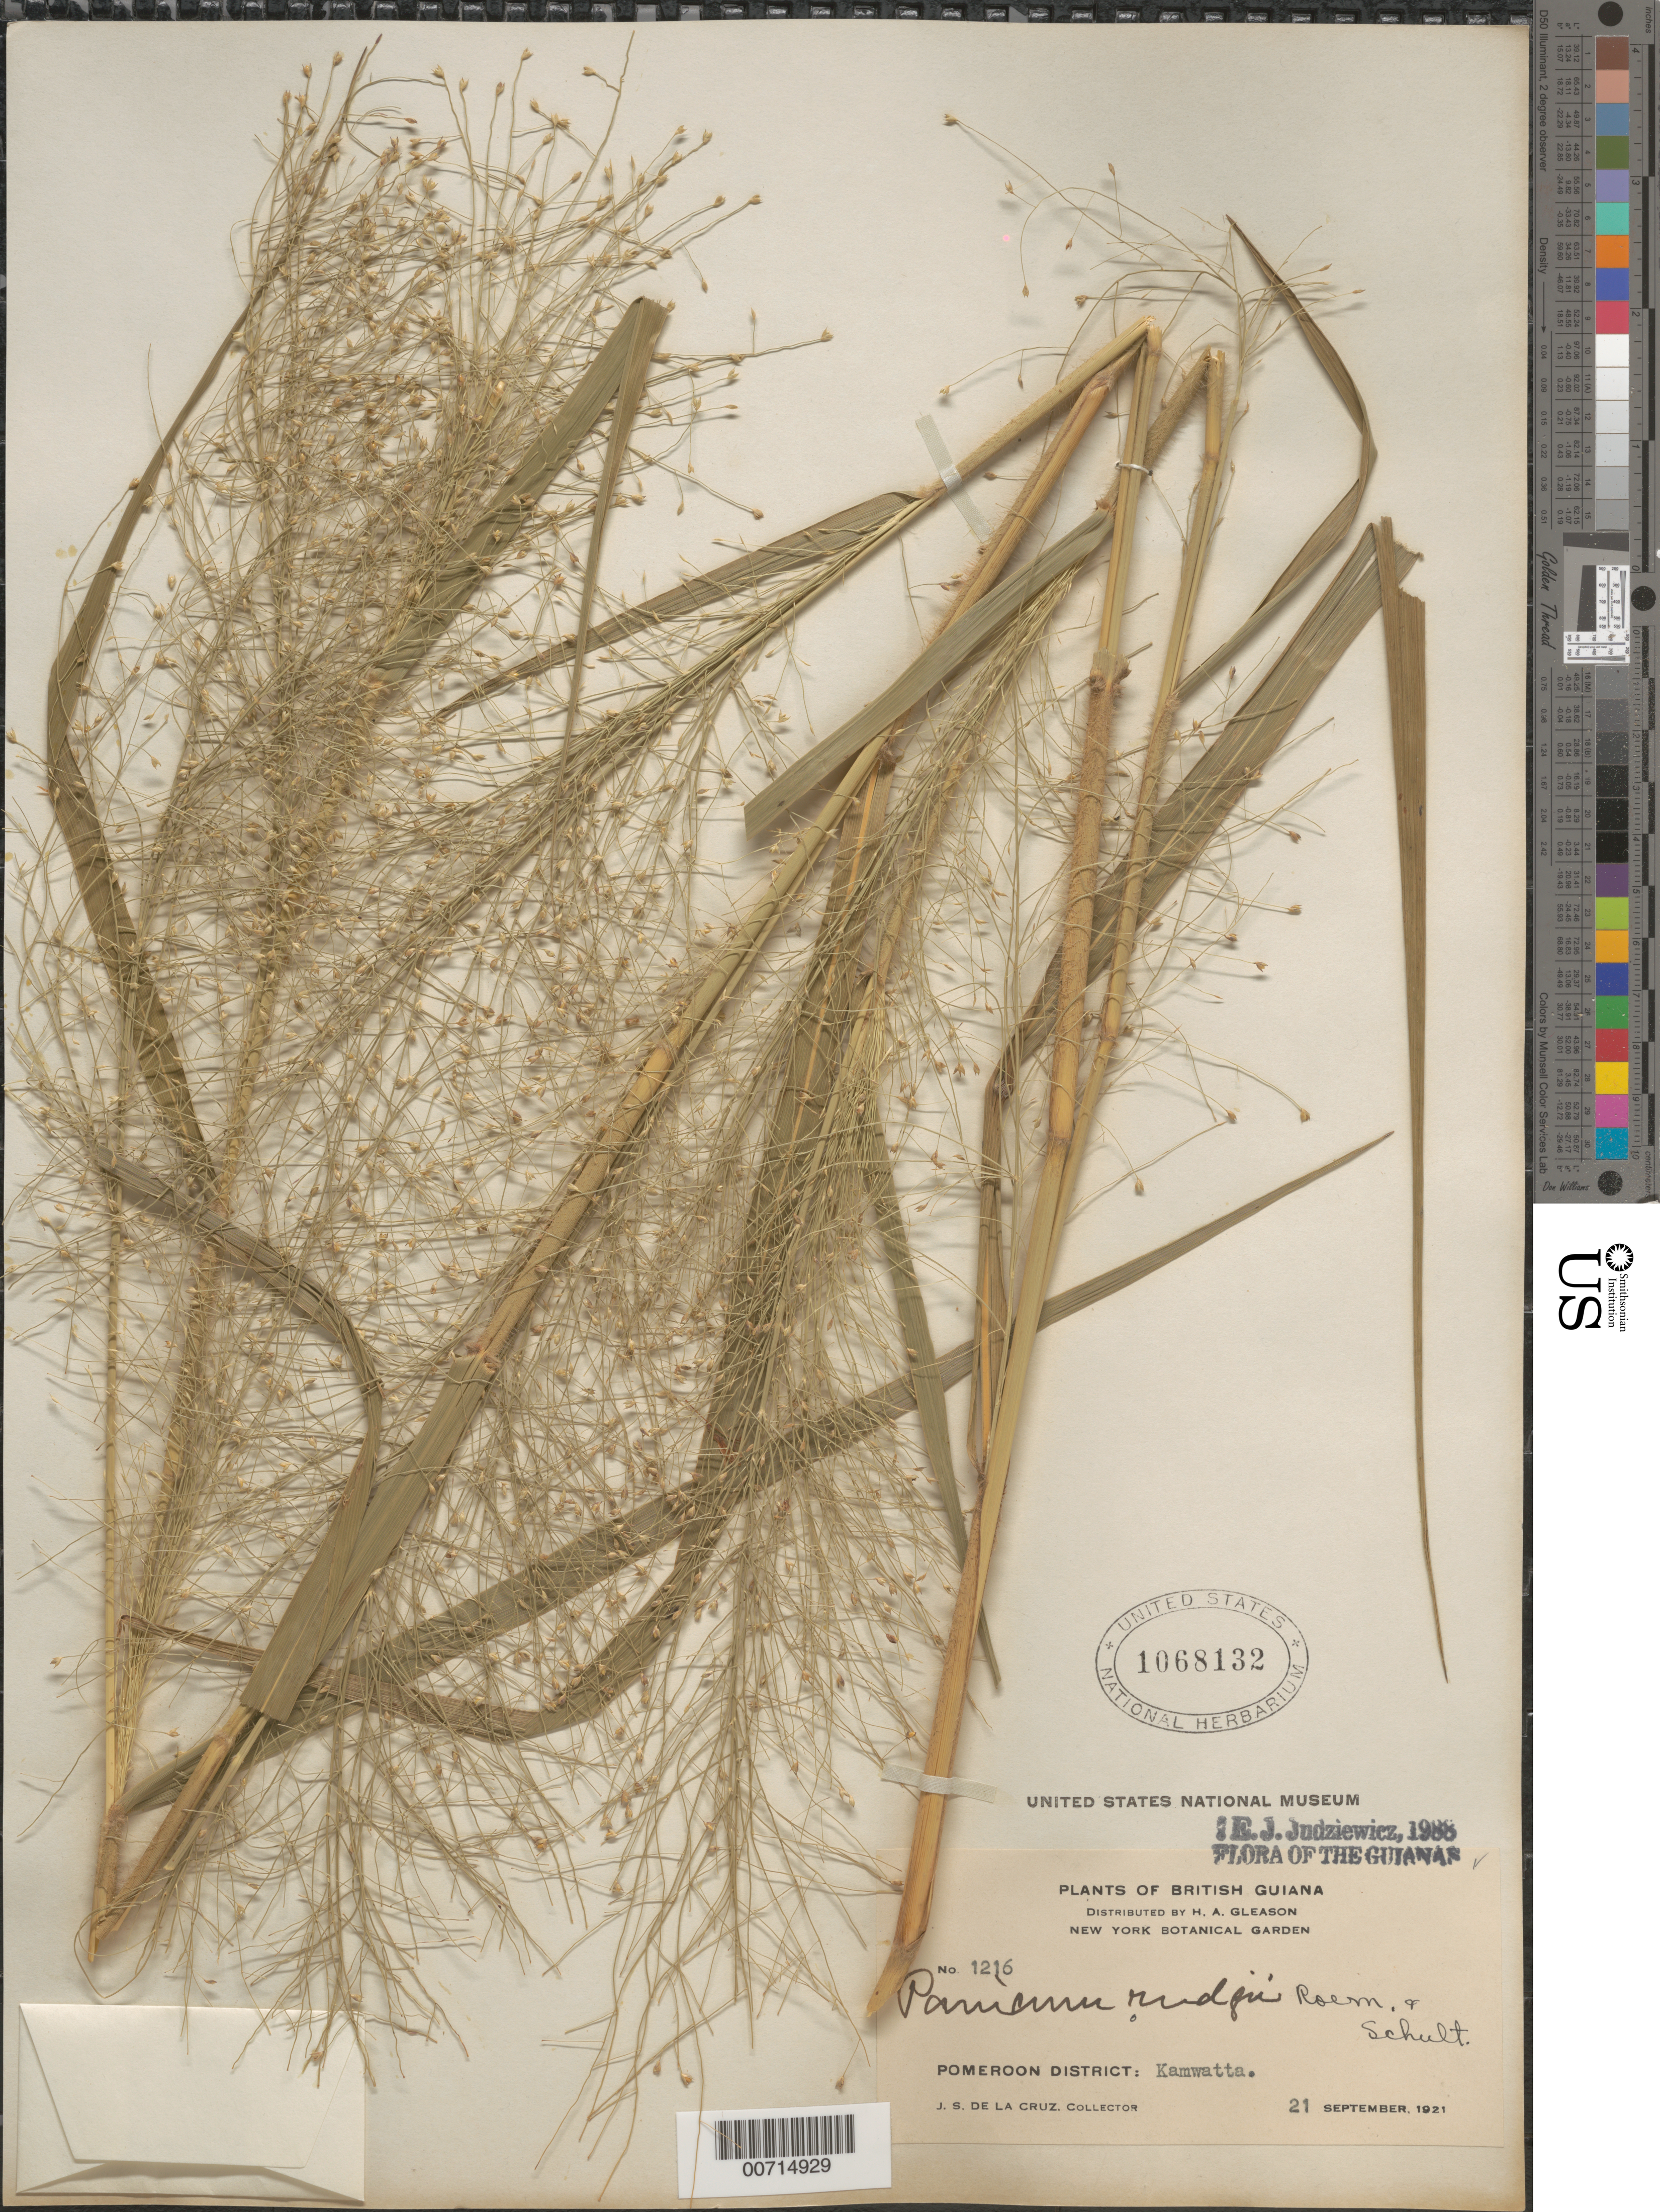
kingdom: Plantae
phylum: Tracheophyta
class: Liliopsida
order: Poales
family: Poaceae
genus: Panicum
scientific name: Panicum rudgei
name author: Roem. & Schult.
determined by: Judziewicz, E. J.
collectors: J. S. de la Cruz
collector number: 1216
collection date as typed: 21-Sep-21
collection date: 1921-09-21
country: Guyana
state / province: Barima-Waini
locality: Kamwatta, Pomeroon Dist.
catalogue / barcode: US 1068132